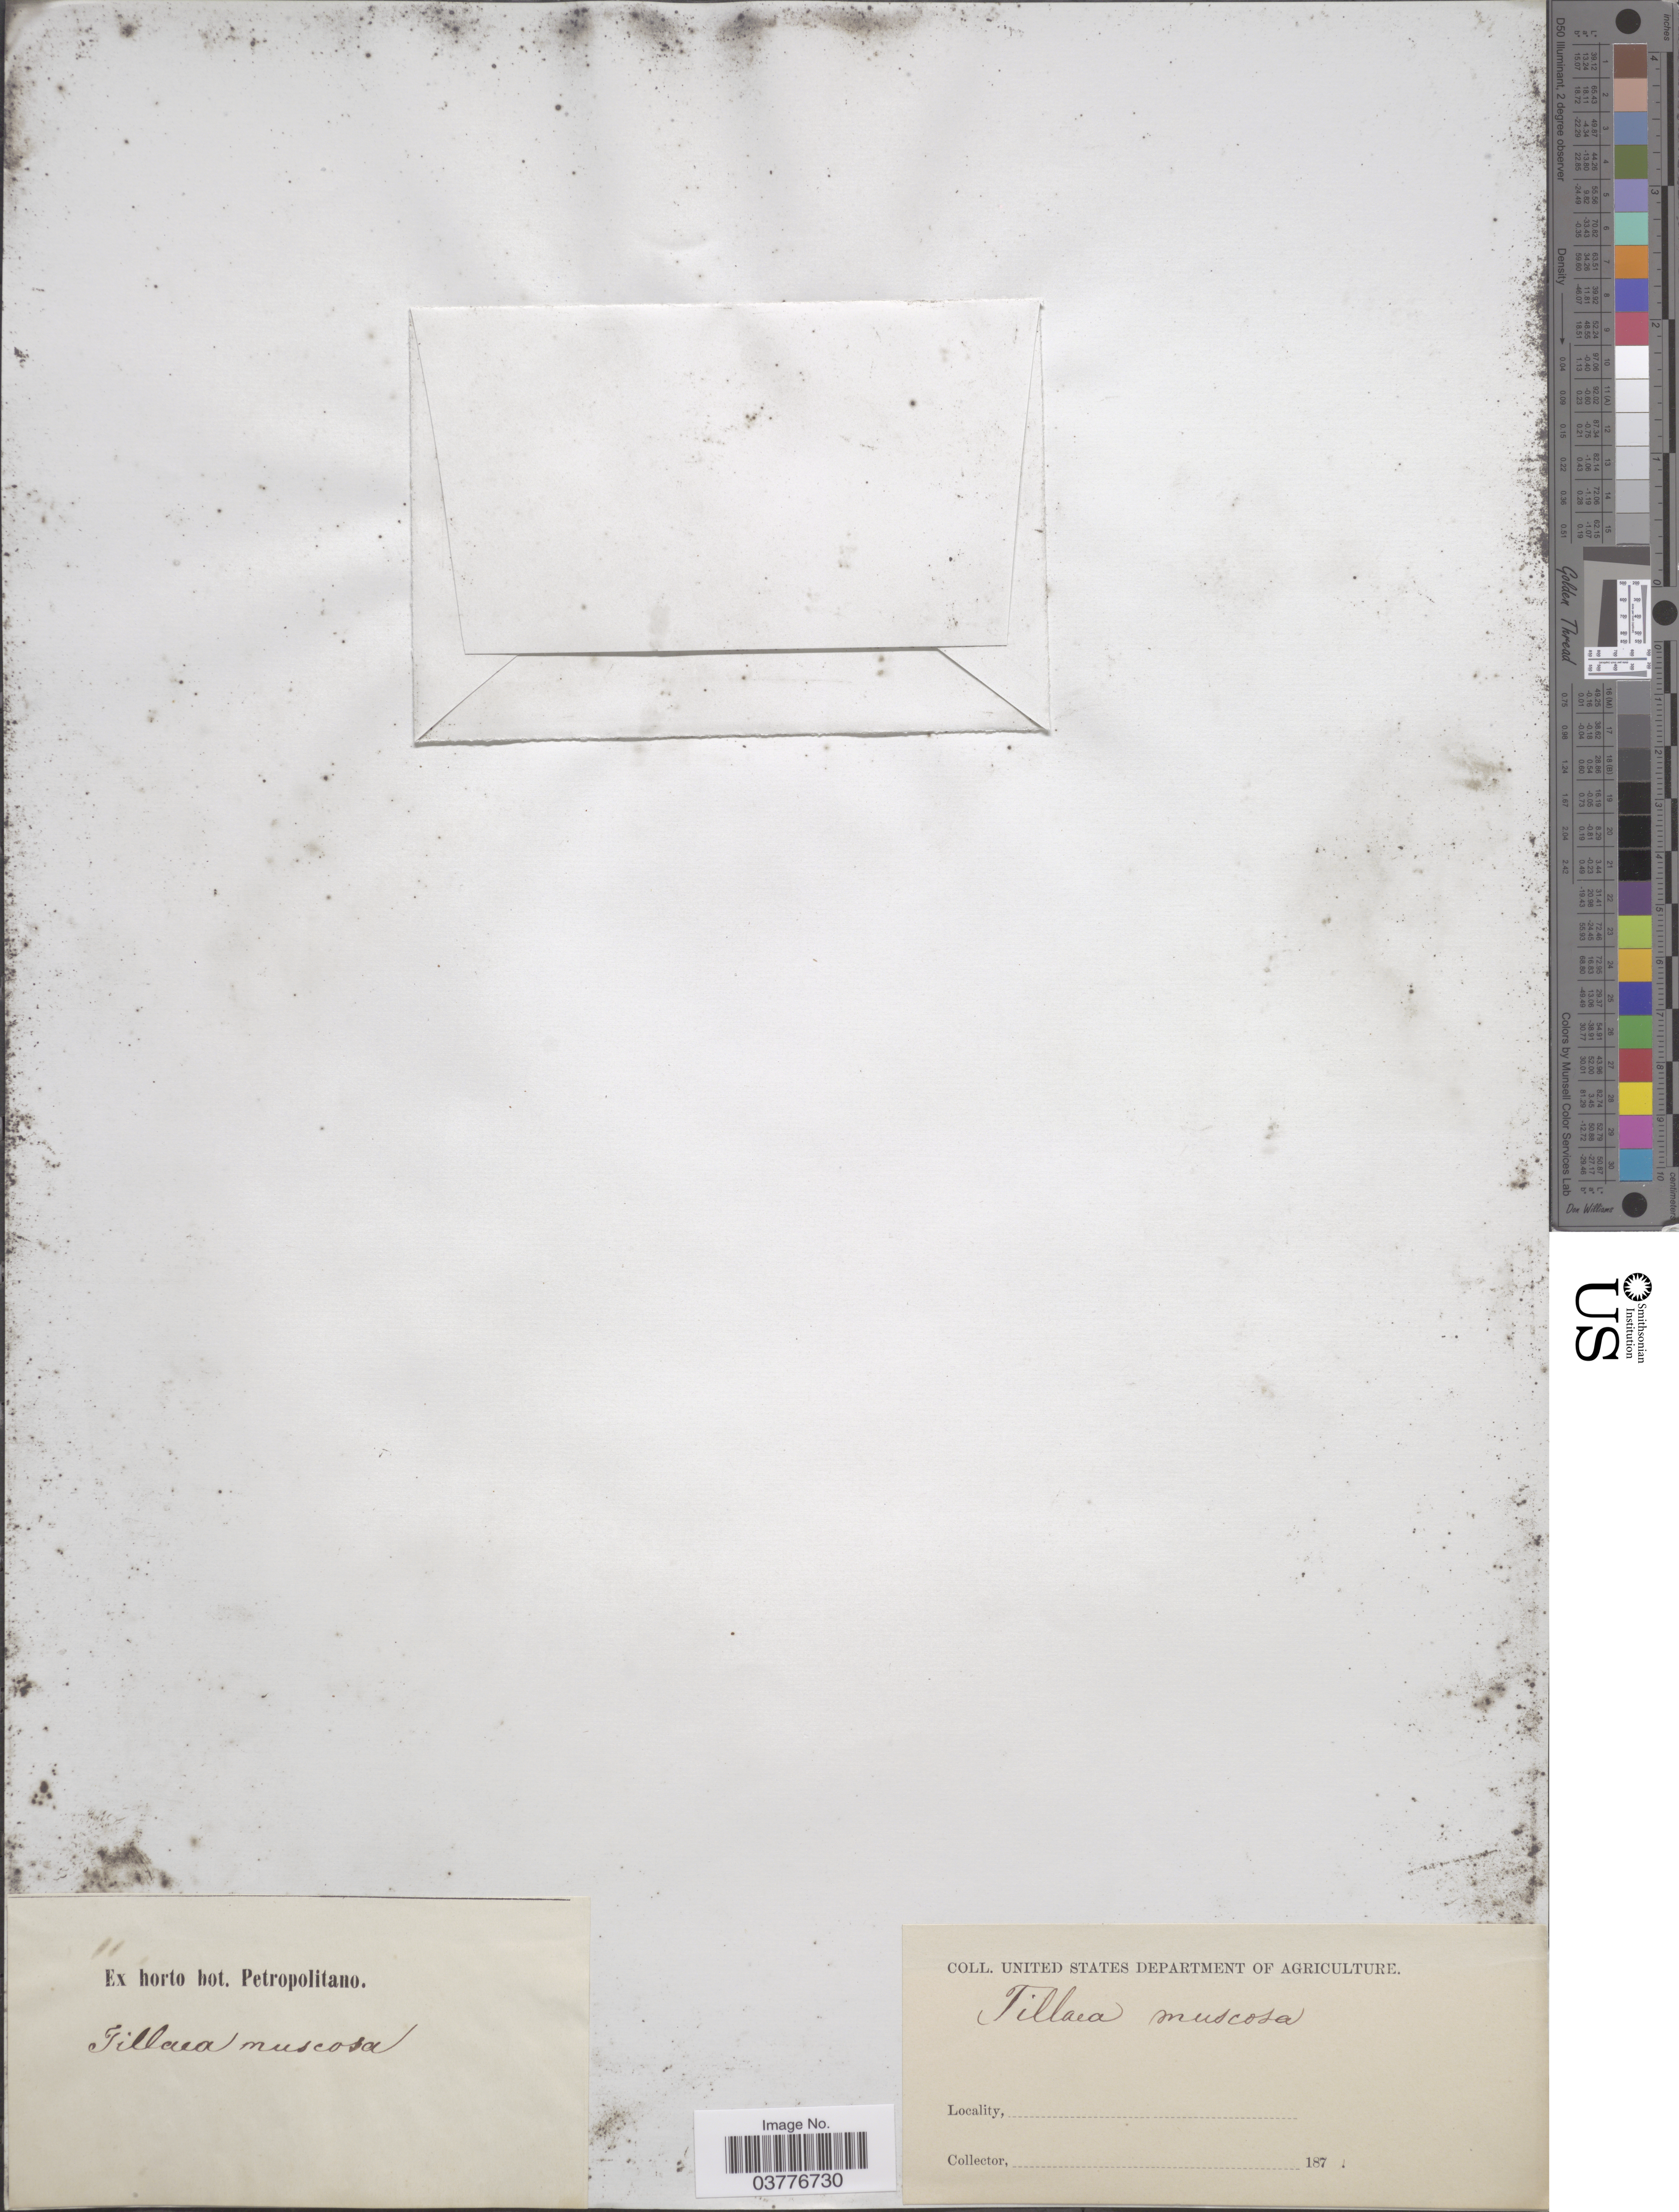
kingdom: Plantae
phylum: Tracheophyta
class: Magnoliopsida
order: Saxifragales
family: Crassulaceae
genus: Crassula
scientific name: Crassula tillaea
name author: Lest.-Garl.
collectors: United States Department of Agriculture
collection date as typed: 187